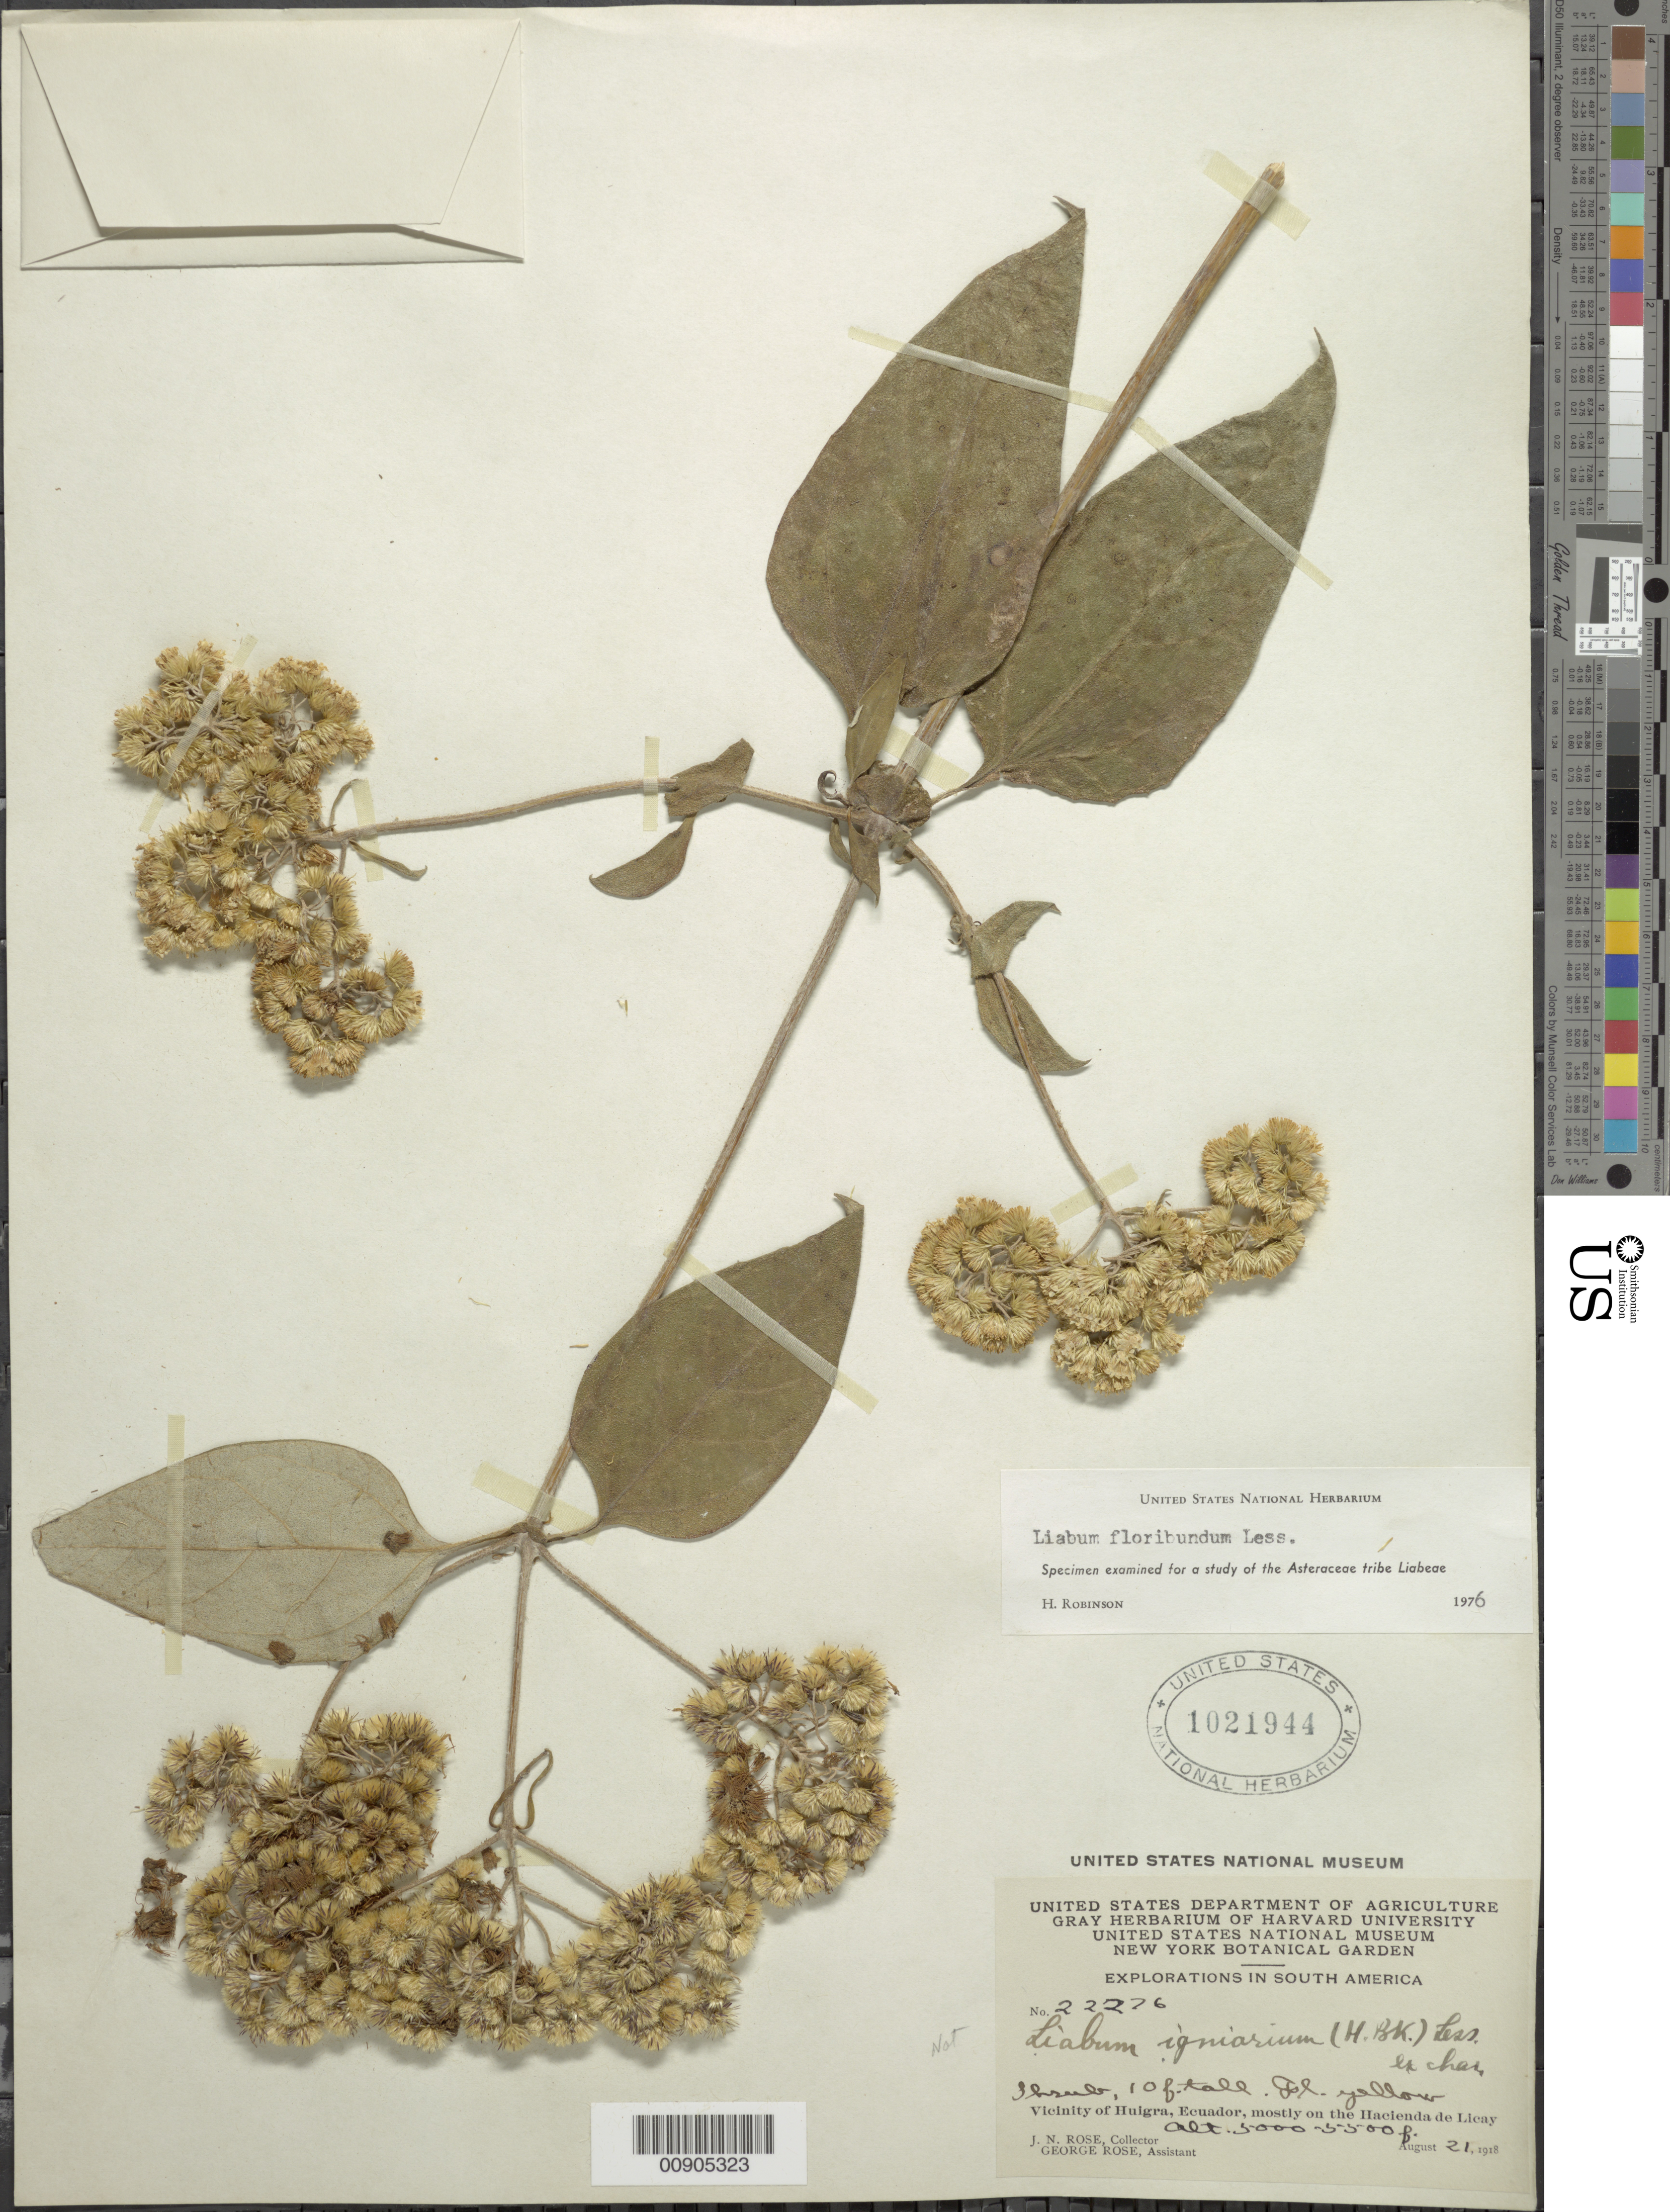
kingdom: Plantae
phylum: Tracheophyta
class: Magnoliopsida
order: Asterales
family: Asteraceae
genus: Liabum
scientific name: Liabum floribundum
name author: Less.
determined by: Robinson, Harold E., (US)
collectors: J. N. Rose & G. Rose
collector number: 22276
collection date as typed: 21 August 1918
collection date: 1918-08-21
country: Ecuador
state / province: Chimborazo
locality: Huigra vic., mostly on the Hacienda de Licay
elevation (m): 1524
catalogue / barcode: US 1021944